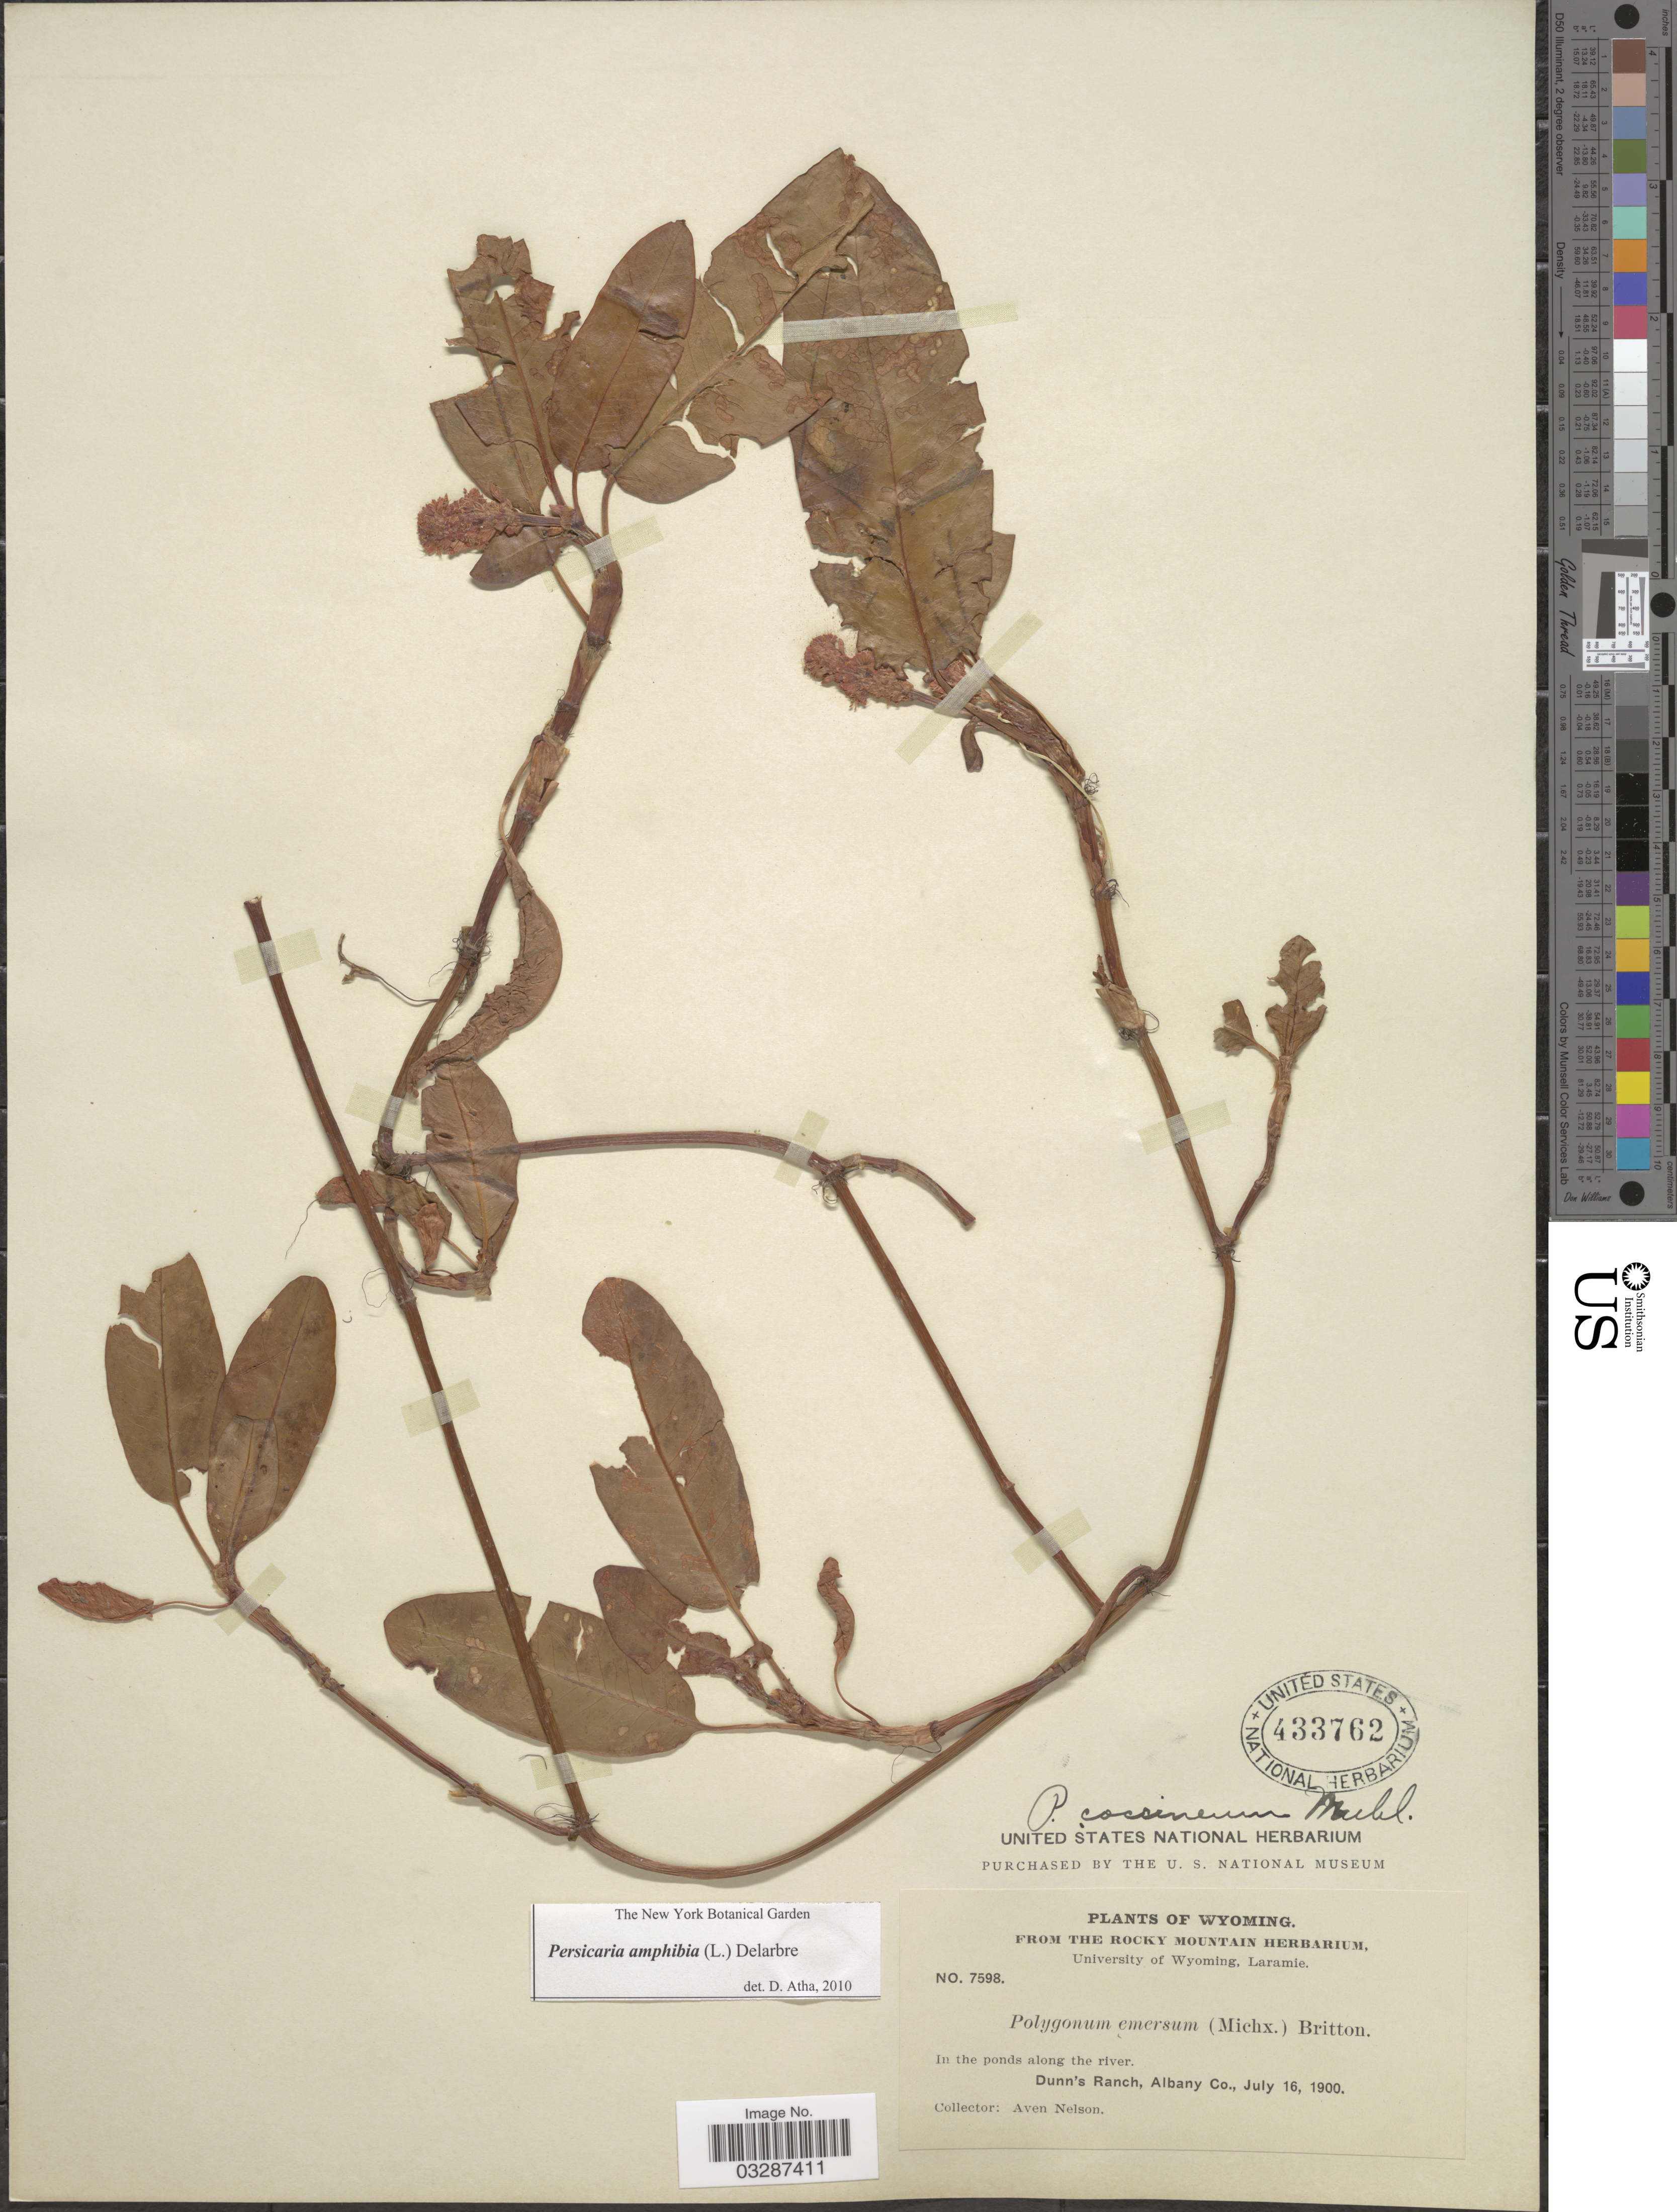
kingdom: Plantae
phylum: Tracheophyta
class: Magnoliopsida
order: Caryophyllales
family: Polygonaceae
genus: Persicaria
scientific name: Persicaria amphibia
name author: (L.) Delarbre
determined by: Atha, D. E.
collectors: A. Nelson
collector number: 7598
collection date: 1900-07-16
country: United States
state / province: Wyoming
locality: Dunn's Ranch, Albany Co.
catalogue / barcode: US 433762